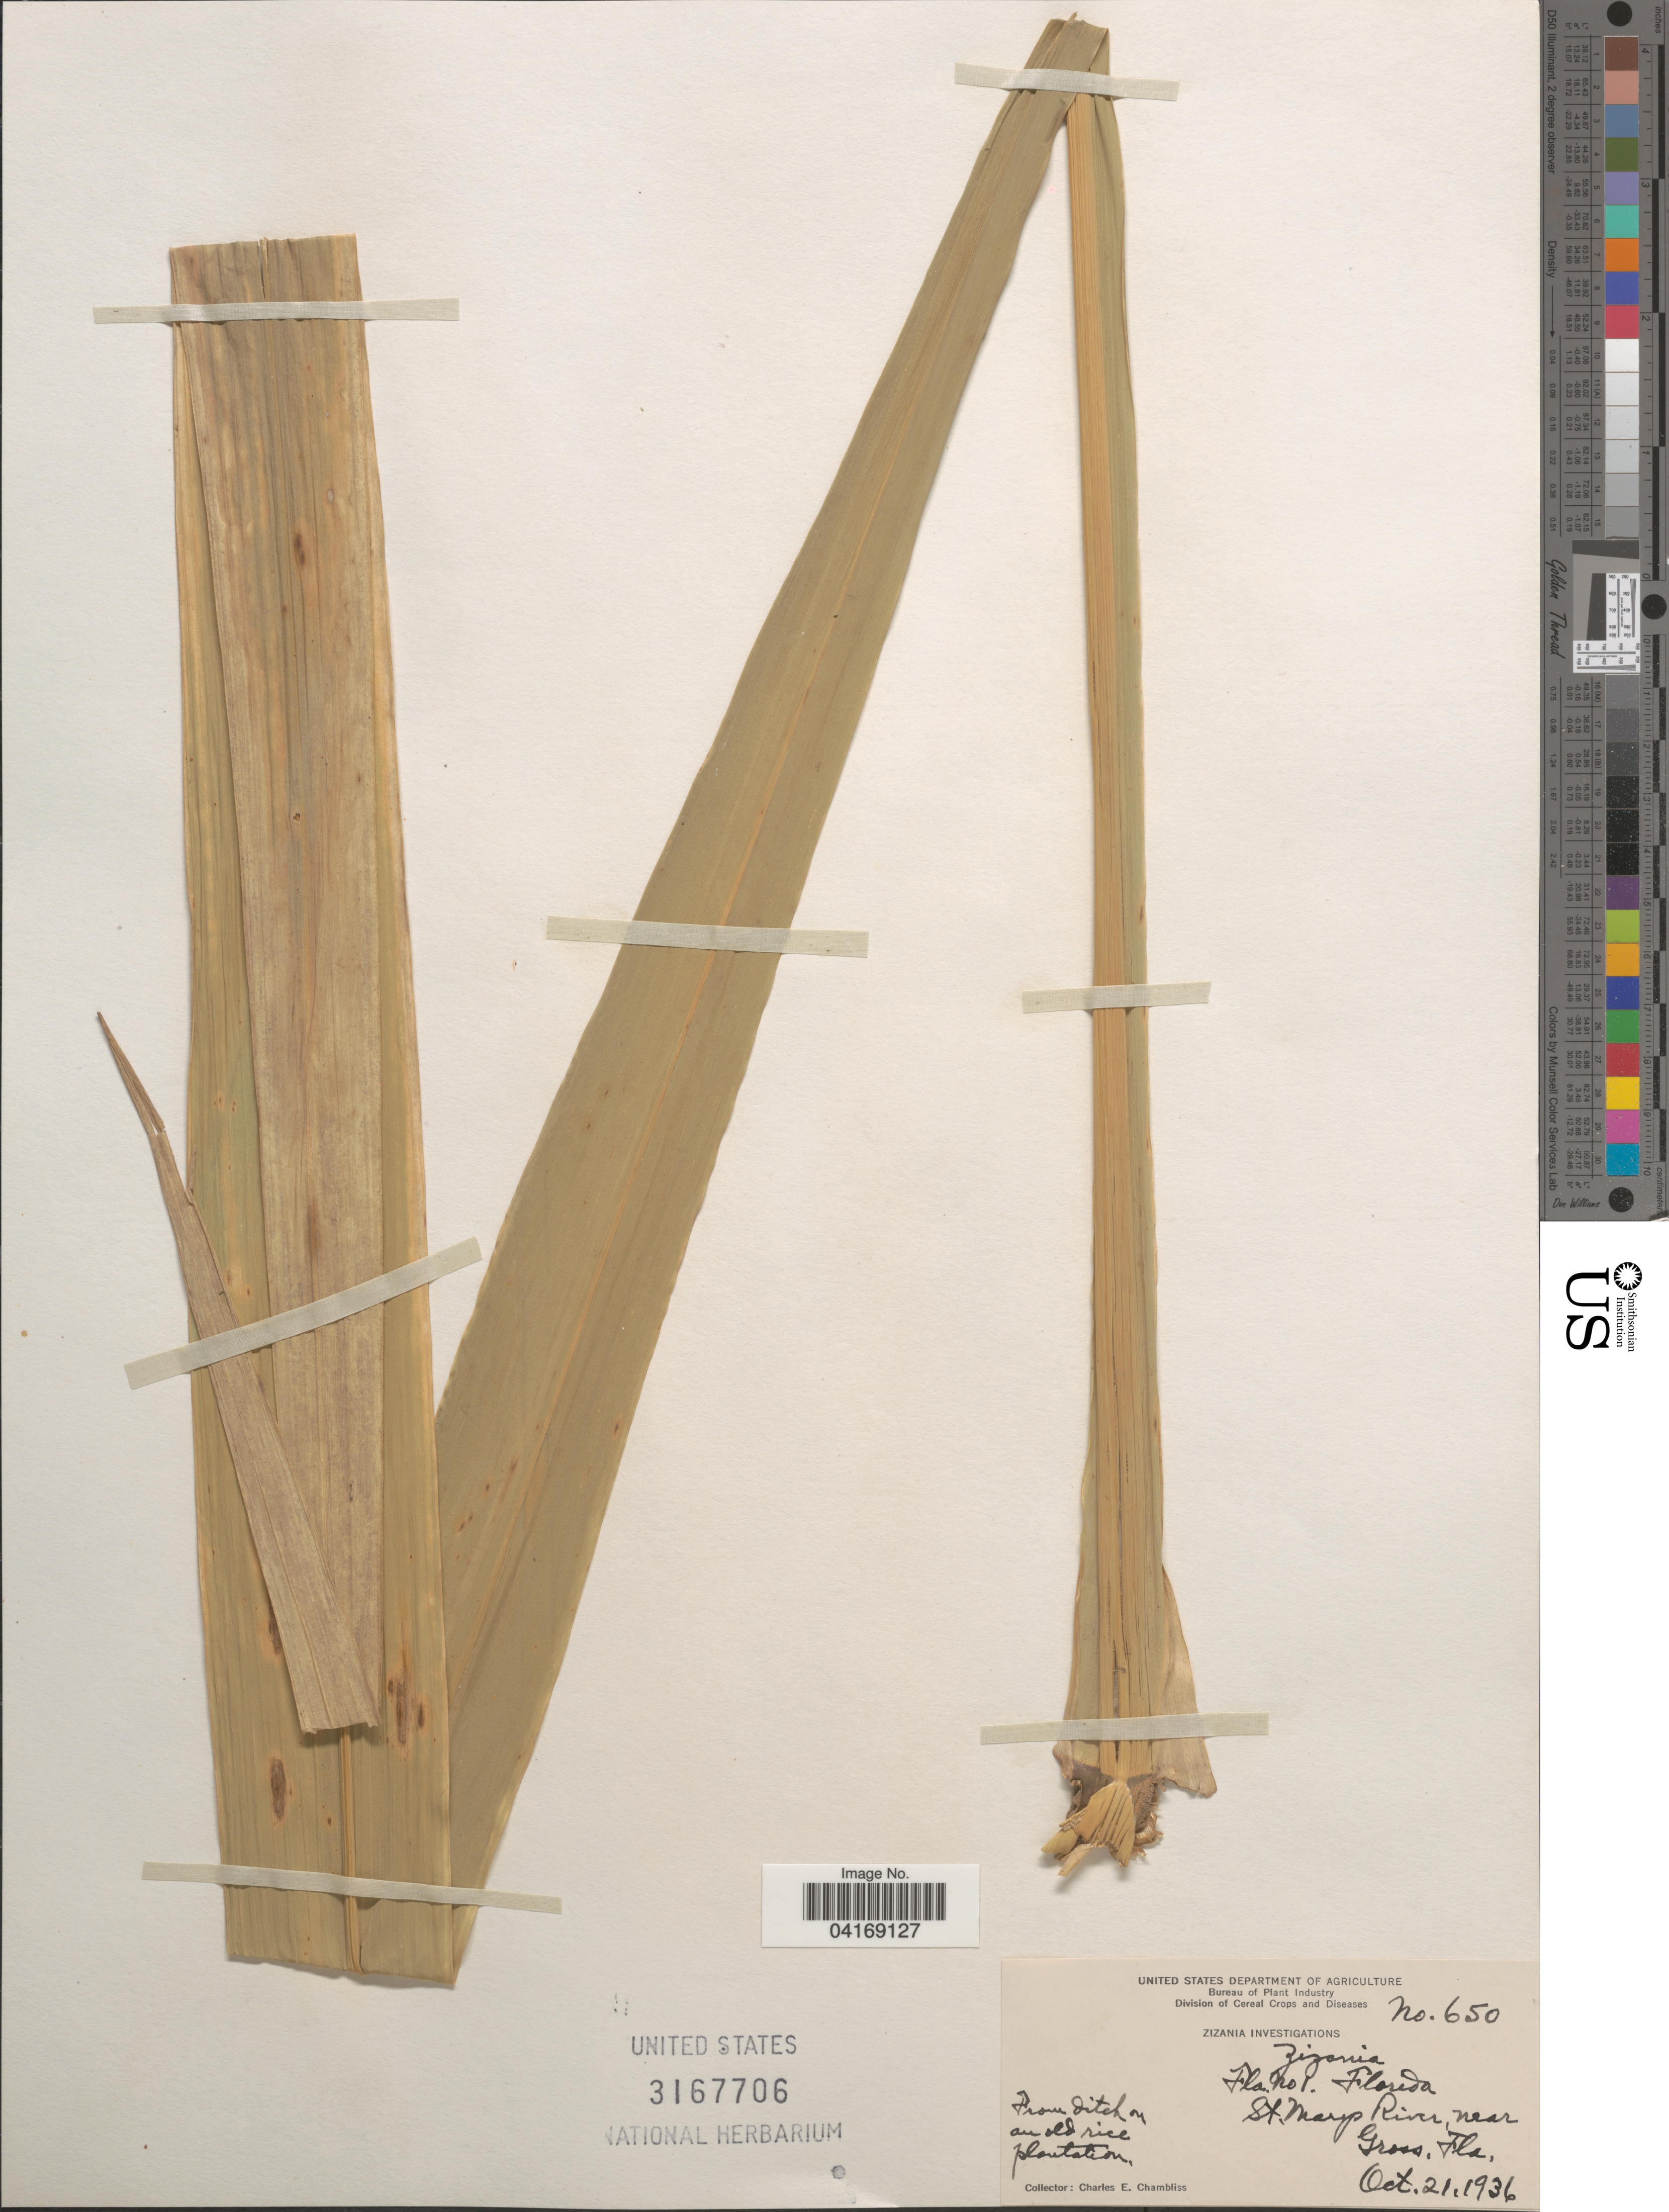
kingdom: Plantae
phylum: Tracheophyta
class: Liliopsida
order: Poales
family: Poaceae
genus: Zizania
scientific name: Zizania sp.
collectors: C. Chambliss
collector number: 650/1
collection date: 1936-10-21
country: United States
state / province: Florida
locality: St. Marys River, near Gross.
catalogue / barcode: US 3167706